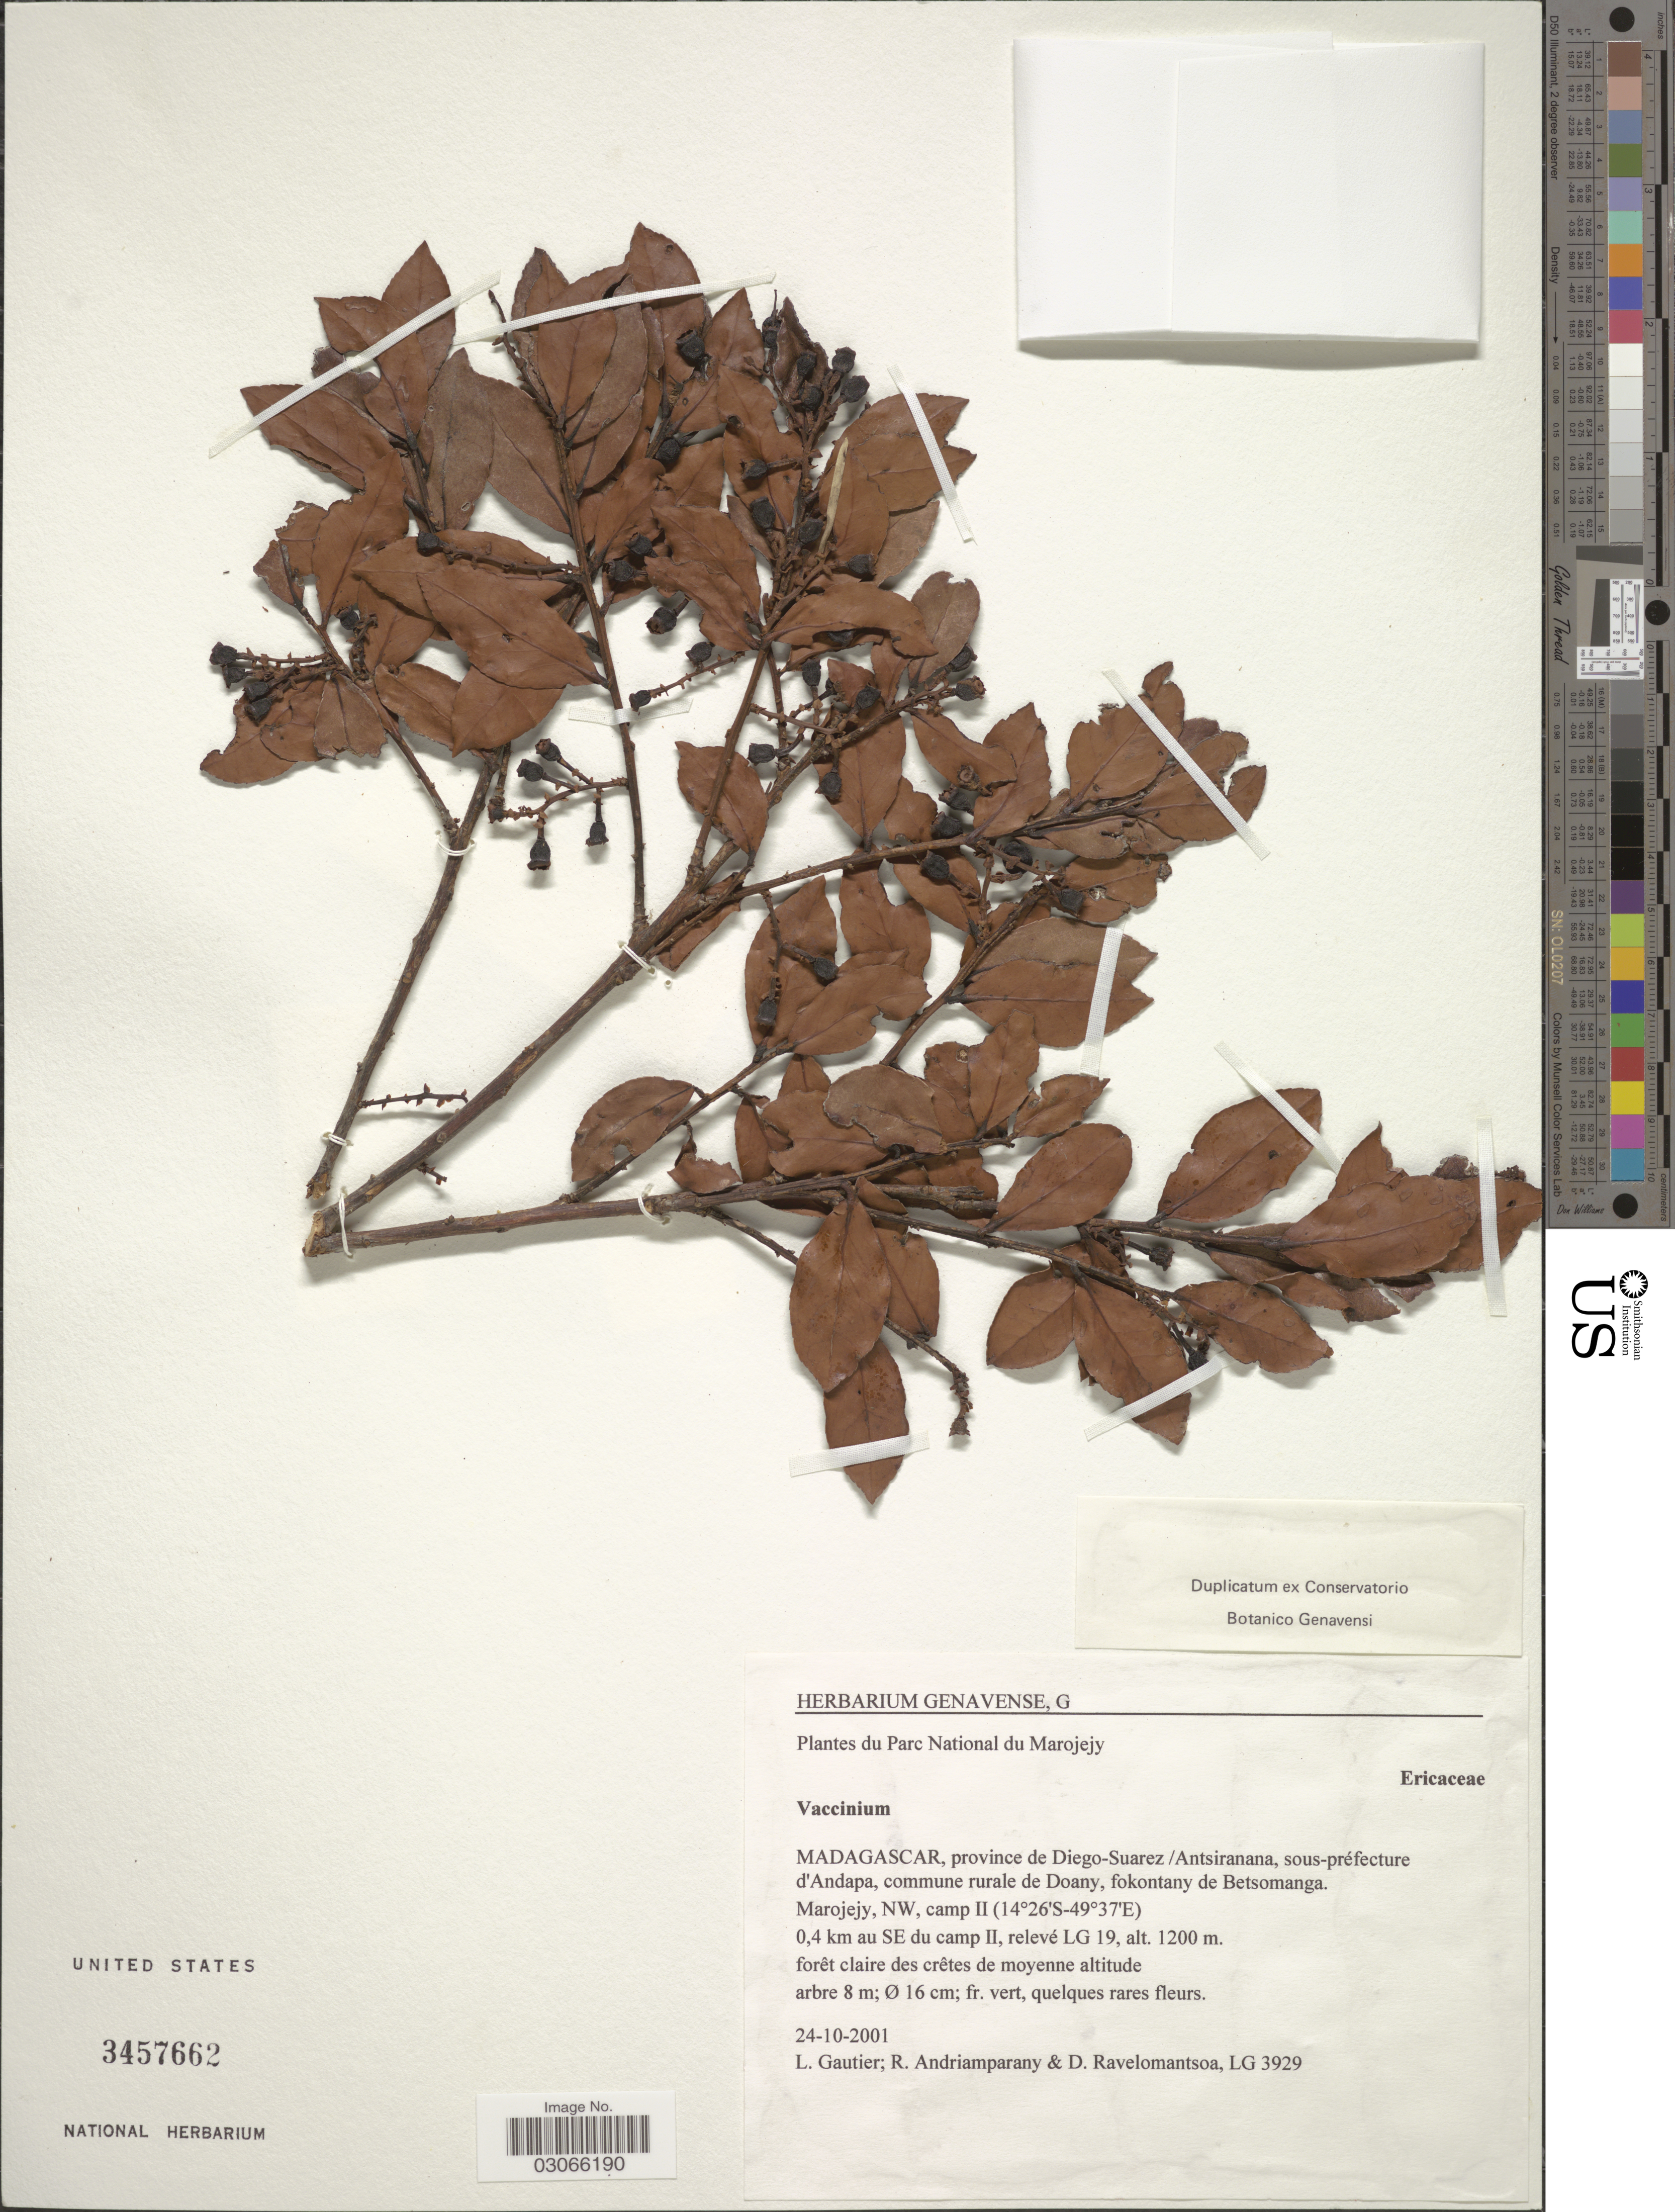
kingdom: Plantae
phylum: Tracheophyta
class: Magnoliopsida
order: Ericales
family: Ericaceae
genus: Vaccinium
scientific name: Vaccinium sp.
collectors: L. Gautier, R. Andriamparany & D. Ravelomantsoa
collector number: LG3929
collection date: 2001-10-24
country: Madagascar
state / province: Sava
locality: Province de Diego-Suarez/Antsiranana, sous-préfecture d'Andapa, commune rurale de Doany, fokontany de Betsomanga. Marojejy, NW, camp II. 0.4 km au SE du camp II, relevé LG 19.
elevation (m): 1200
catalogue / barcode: US 3457662